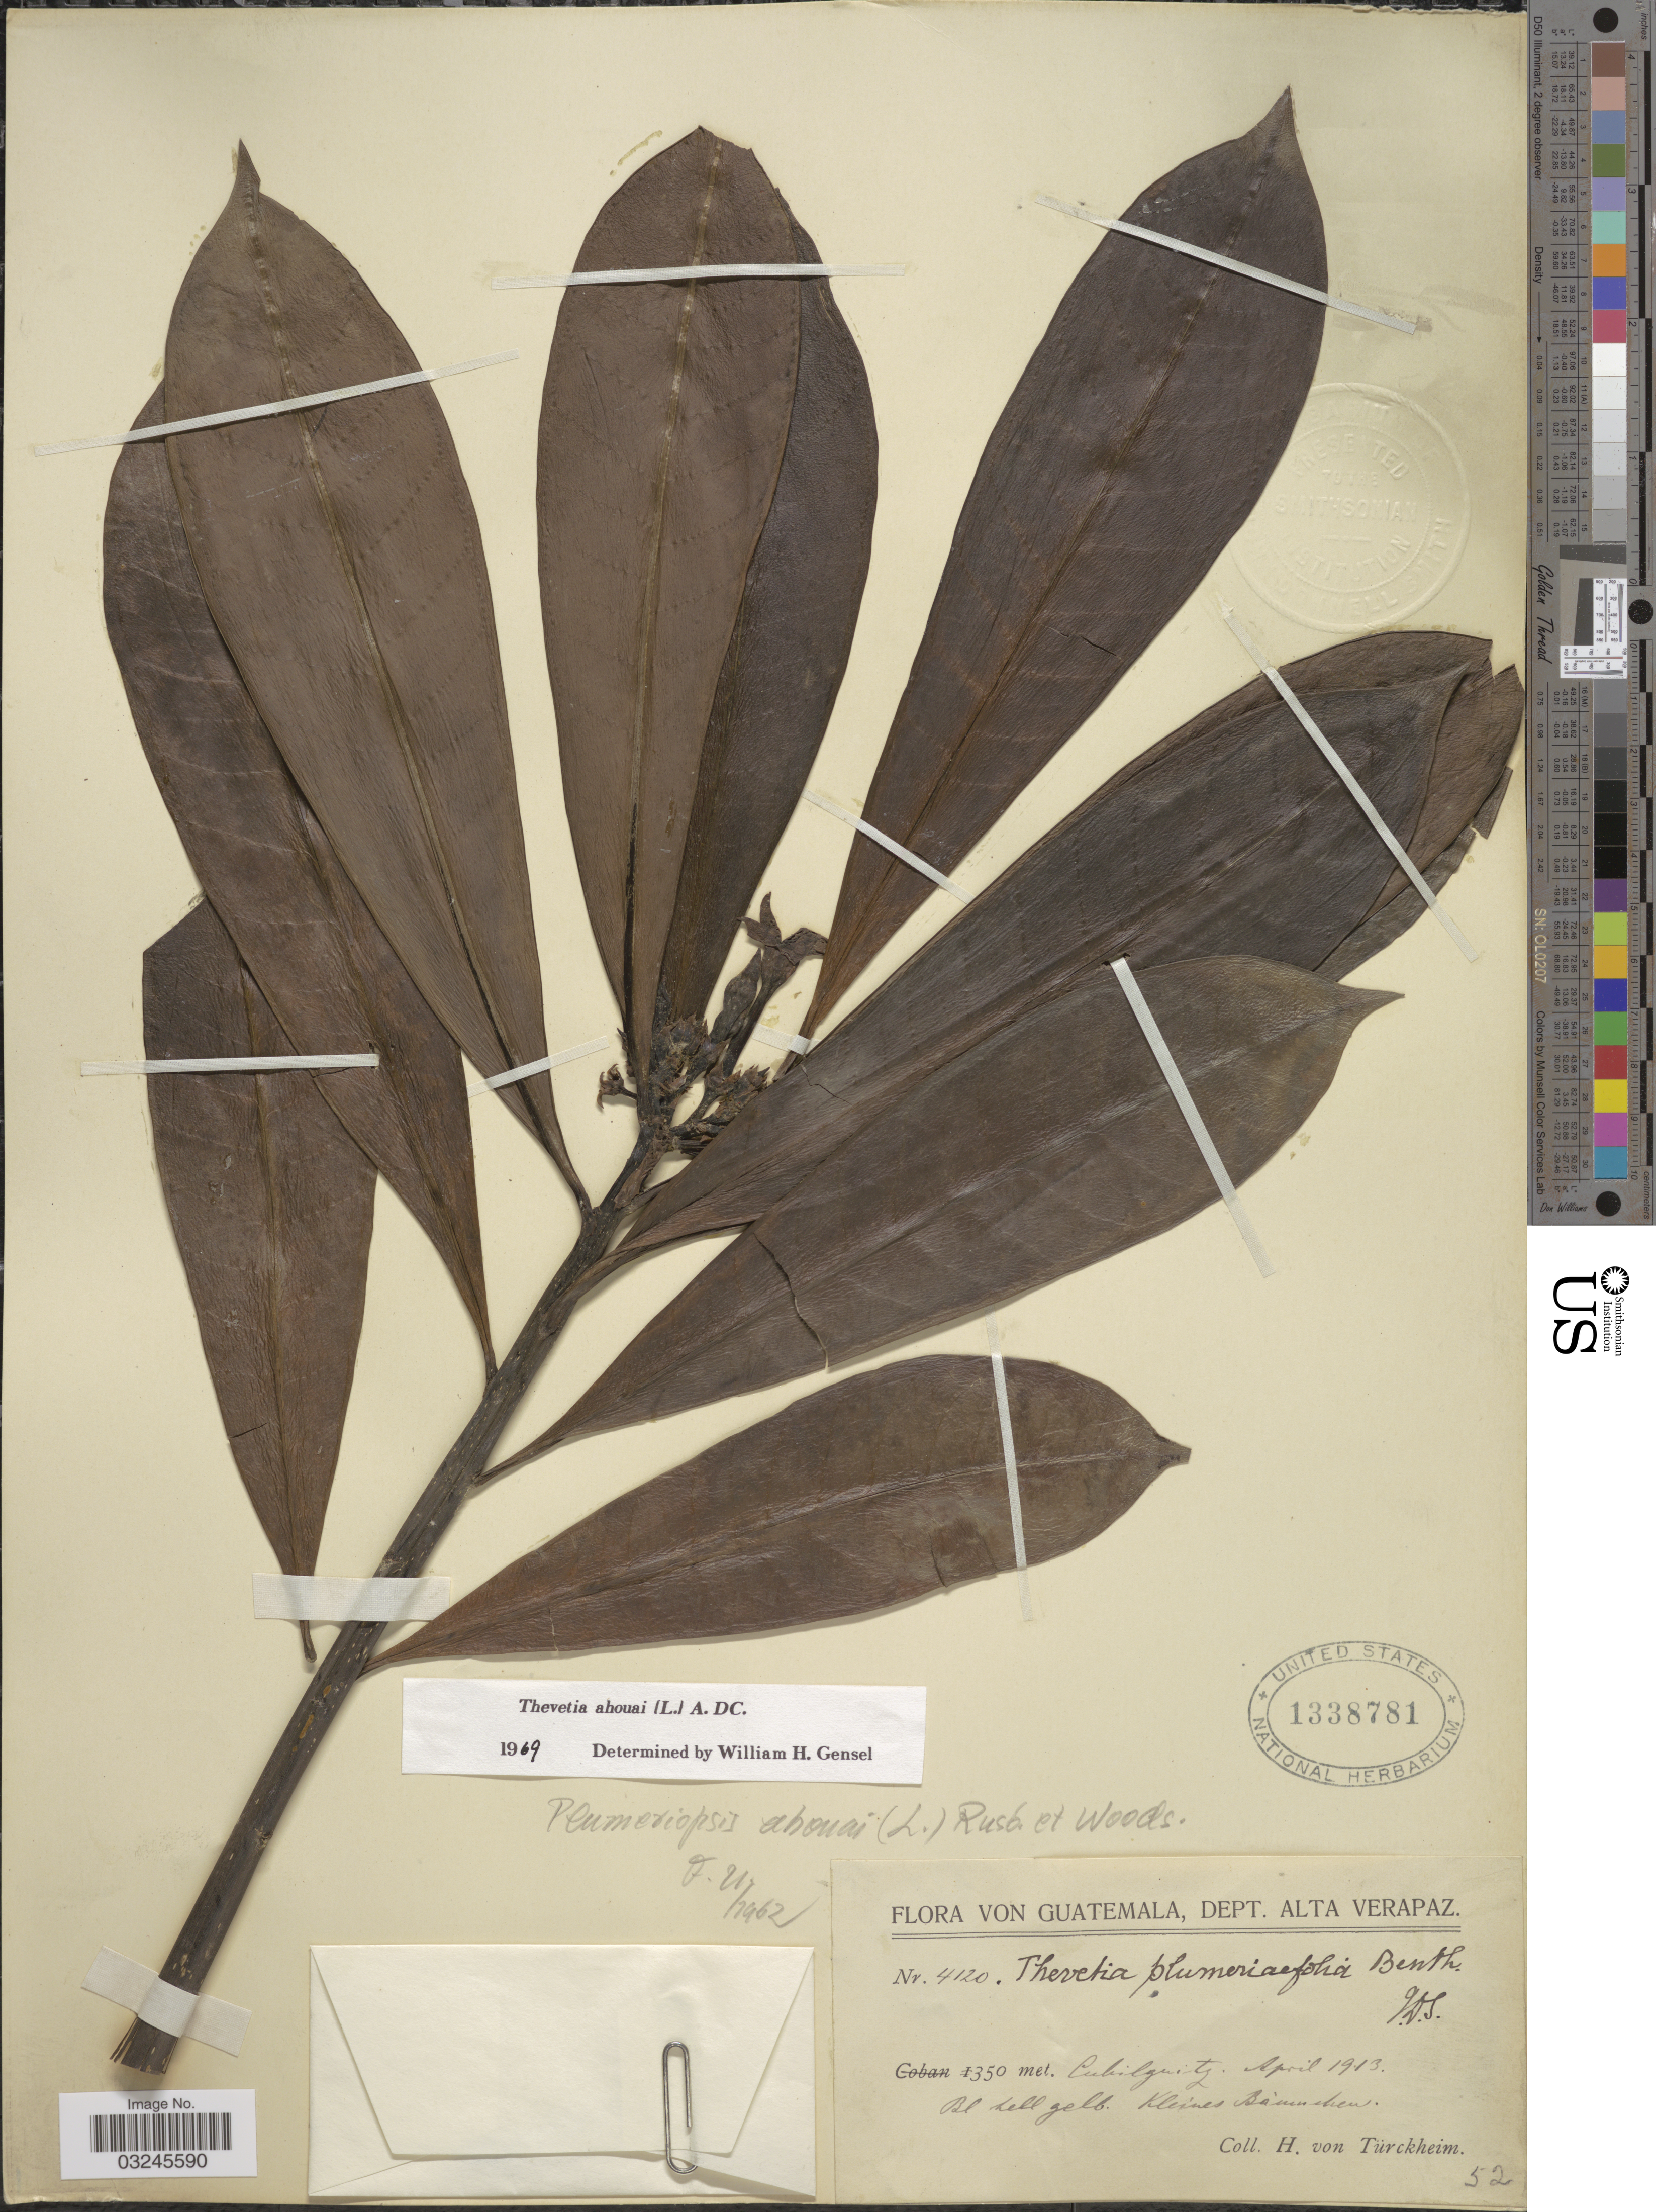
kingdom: Plantae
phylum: Tracheophyta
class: Magnoliopsida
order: Gentianales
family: Apocynaceae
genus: Thevetia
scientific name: Thevetia ahouai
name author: (L.) A. DC.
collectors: H. von Türckheim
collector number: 4120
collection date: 1913-04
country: Guatemala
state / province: Alta Verapaz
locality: Dept. Alta Verapaz. Cubilquitz.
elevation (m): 350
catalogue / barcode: US 1338781